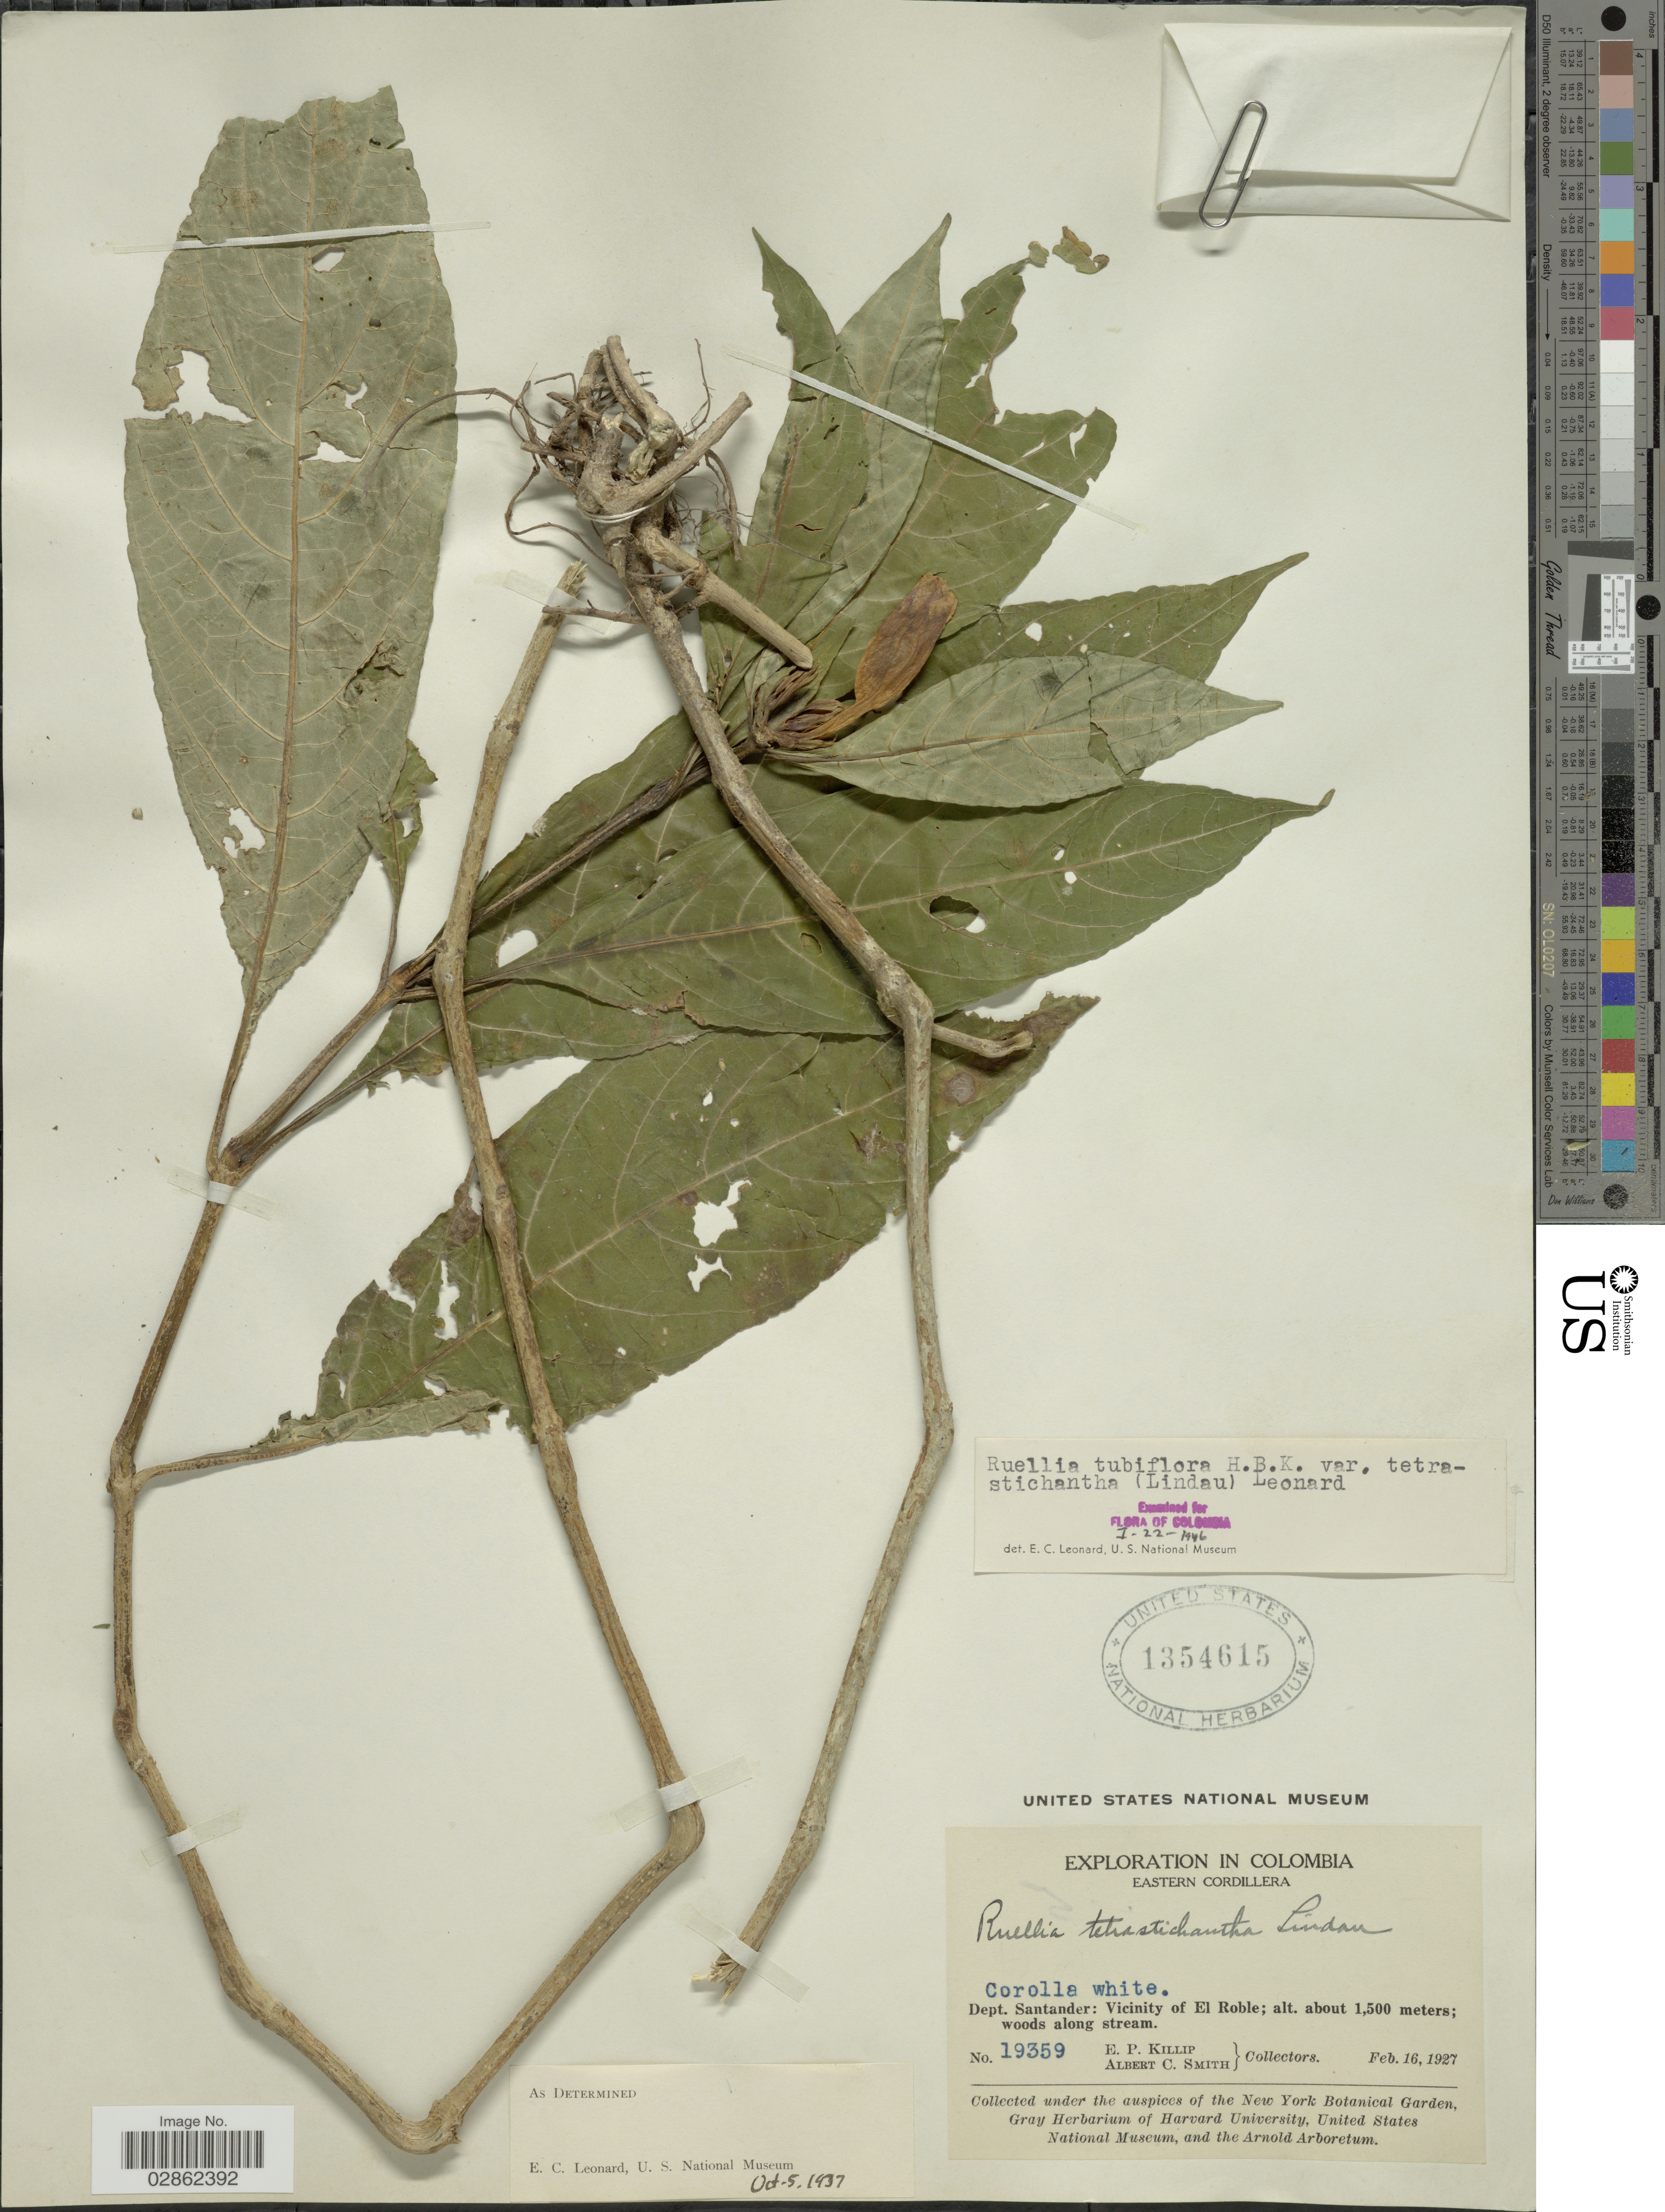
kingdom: Plantae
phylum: Tracheophyta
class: Magnoliopsida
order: Lamiales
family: Acanthaceae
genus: Ruellia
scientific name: Ruellia tubiflora var. tetrastichantha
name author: Kunth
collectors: E. P. Killip & A. C. Smith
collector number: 19359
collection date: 1927-02-16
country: Colombia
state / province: Santander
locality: Eastern Cordillera. Dept. Santander: Vicinity of El Roble.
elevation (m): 1500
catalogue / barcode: US 1354615